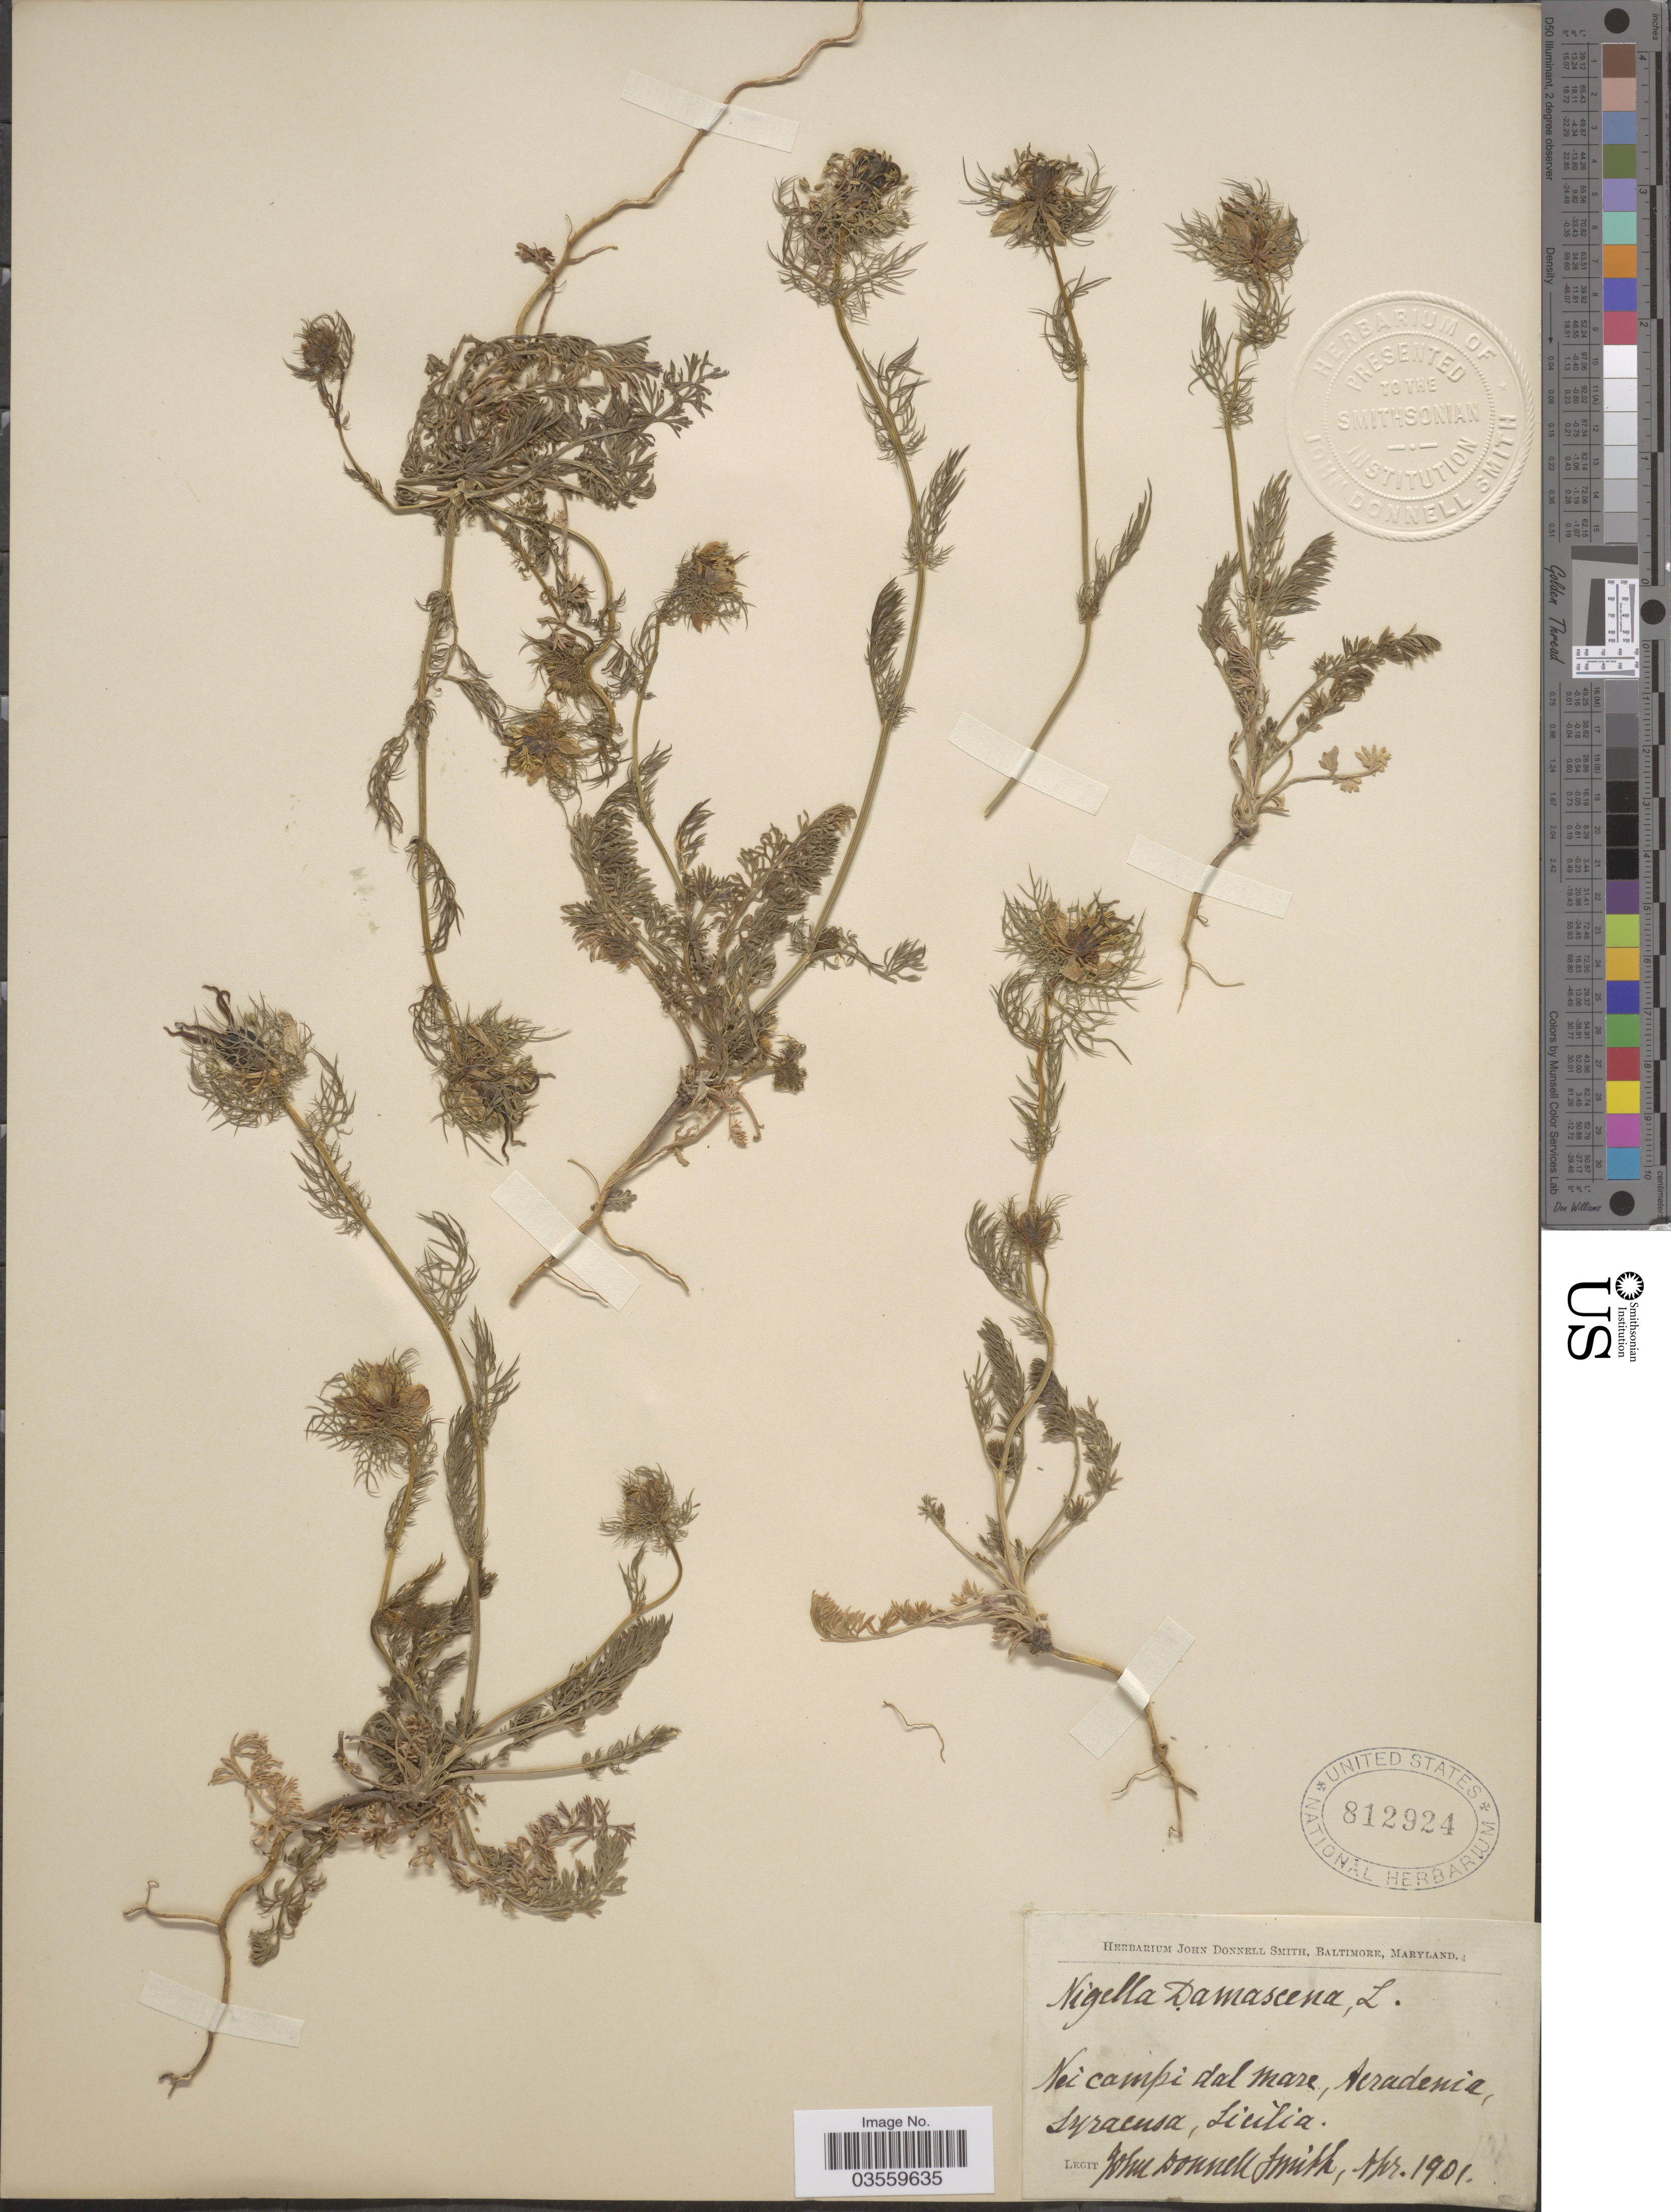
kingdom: Plantae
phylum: Tracheophyta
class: Magnoliopsida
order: Ranunculales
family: Ranunculaceae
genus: Nigella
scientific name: Nigella damascena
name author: L.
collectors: J. Donnell Smith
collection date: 1901-04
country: Italy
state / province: Siciliana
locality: Nei campi dal mare, Acradenia, Syracusa, Sicilia.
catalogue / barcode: US 812924